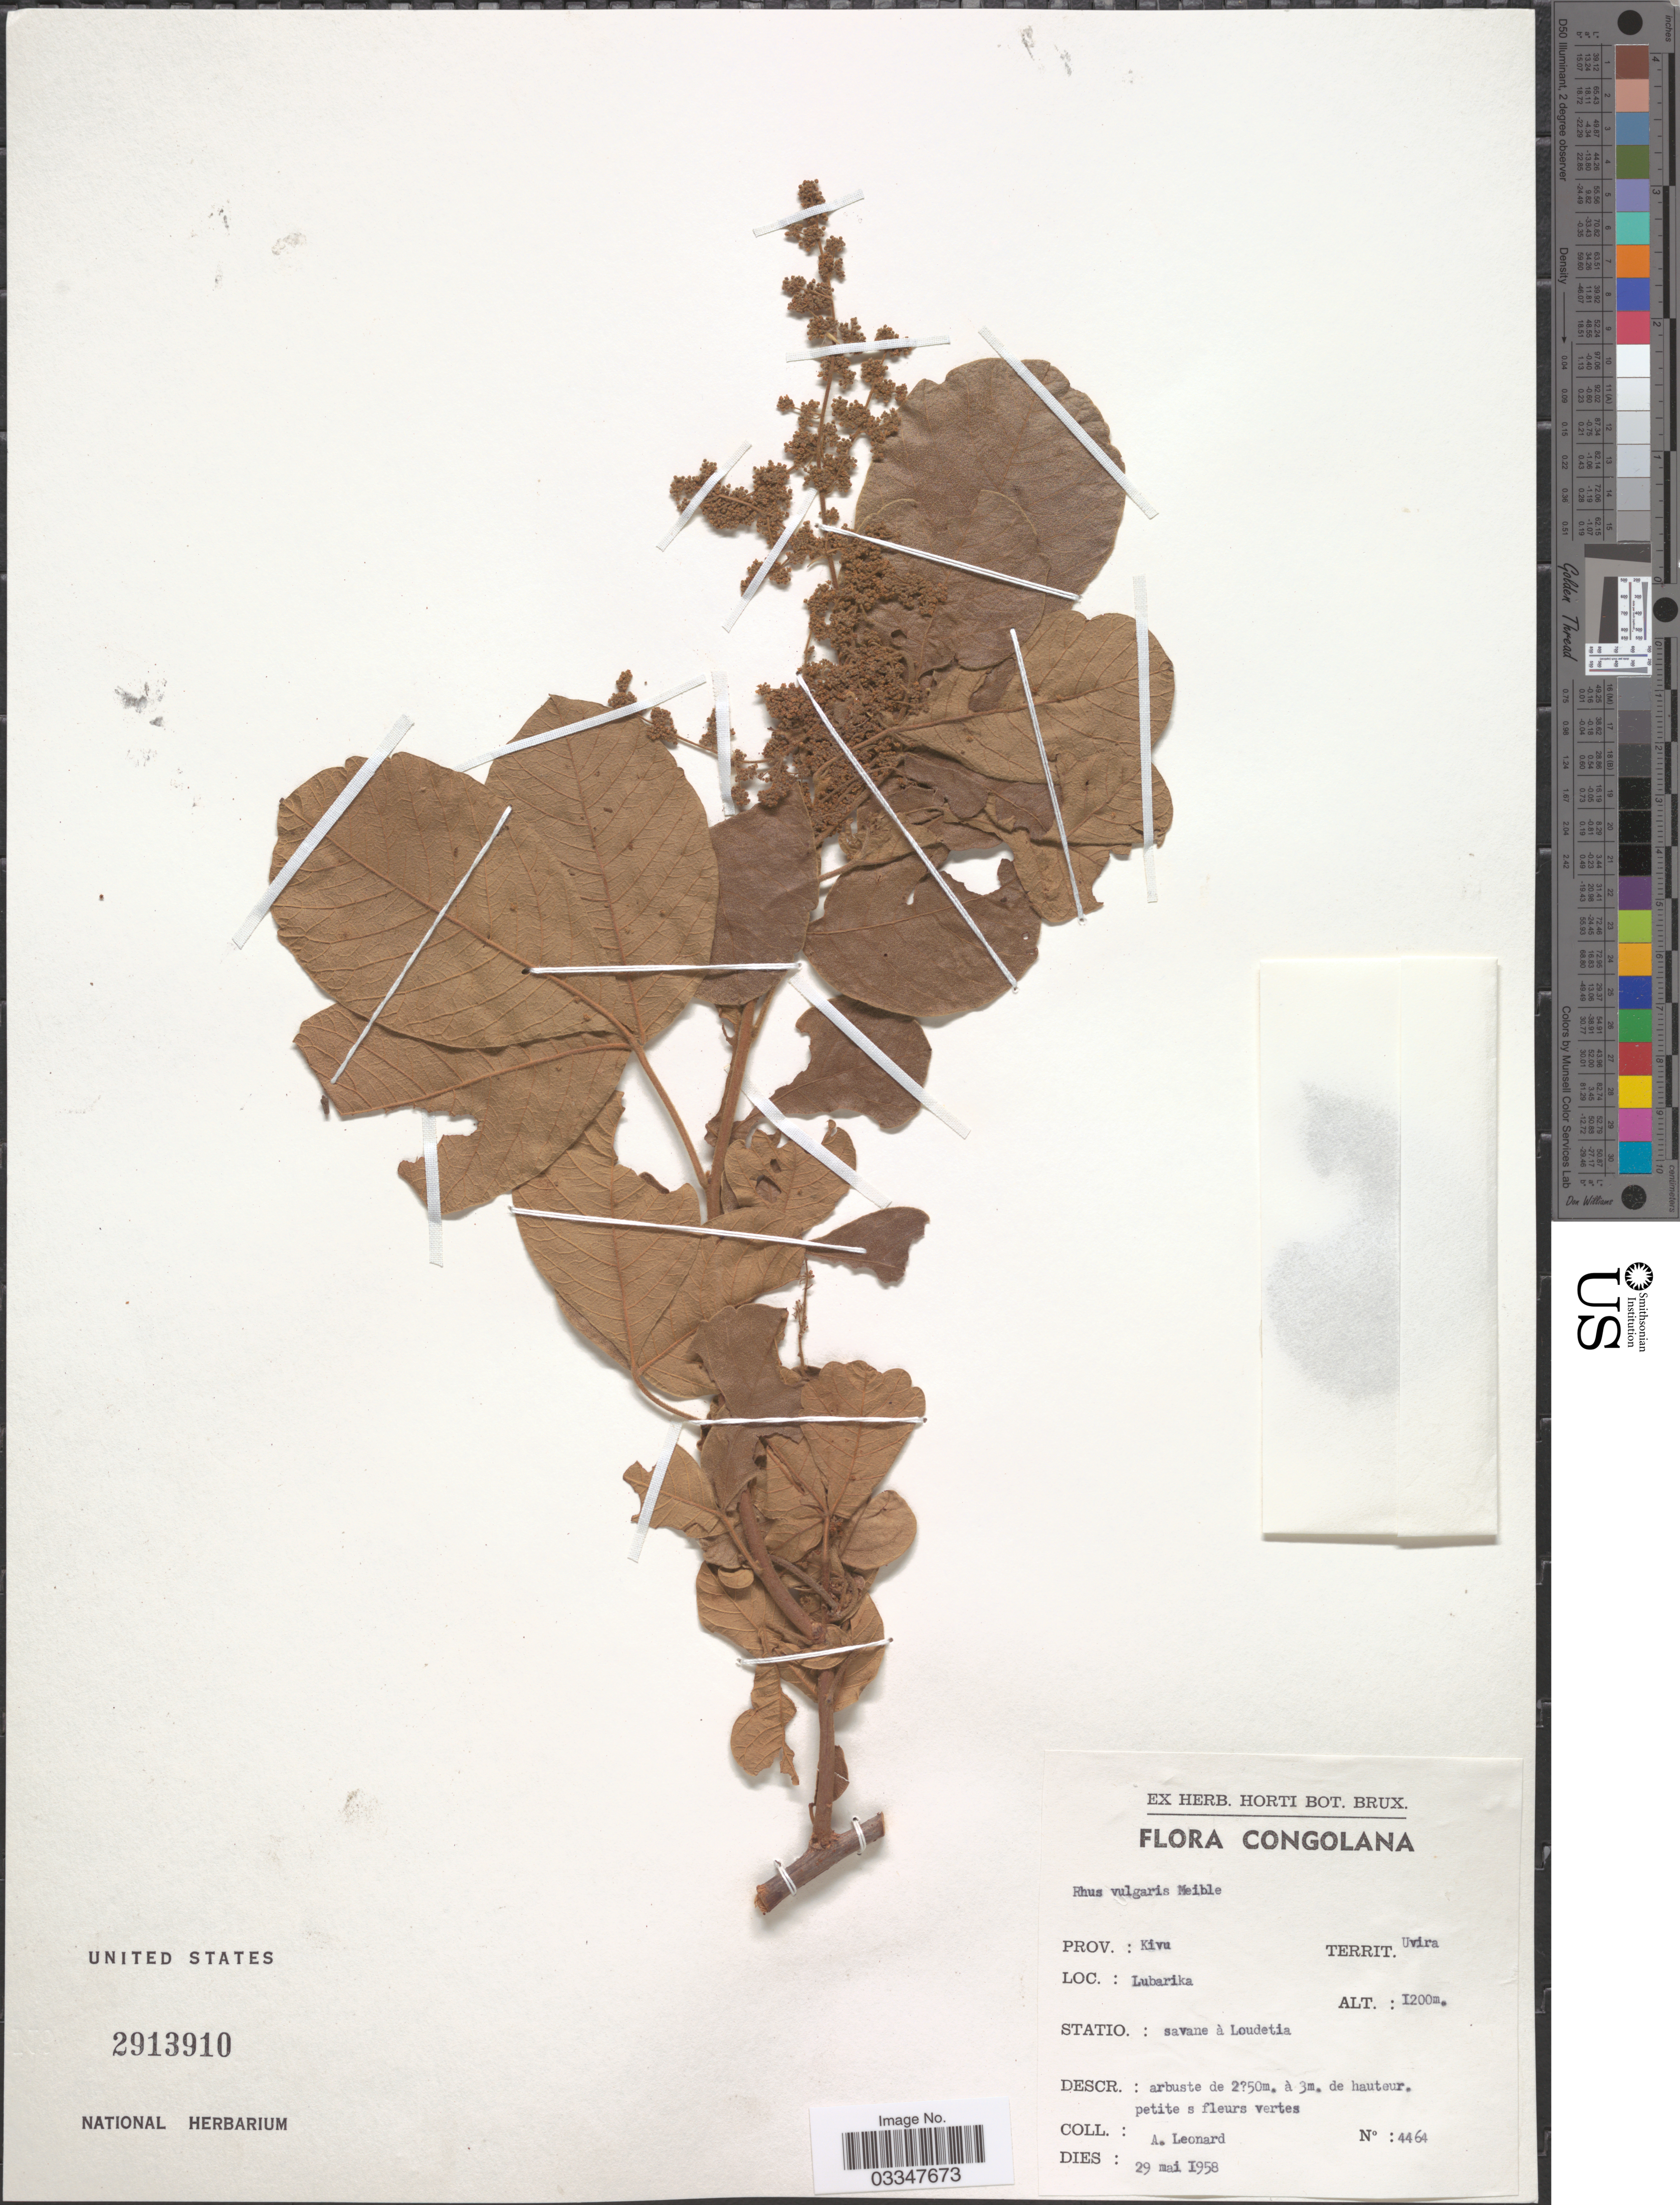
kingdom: Plantae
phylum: Tracheophyta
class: Magnoliopsida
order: Sapindales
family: Anacardiaceae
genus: Rhus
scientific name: Rhus vulgaris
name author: Meikle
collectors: A. Leonard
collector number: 4464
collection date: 1958-05-29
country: Congo, Democratic Republic of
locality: Congolia. Prov.: Kivu. Territ. Uvira. Lubarika.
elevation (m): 1200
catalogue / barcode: US 2913910